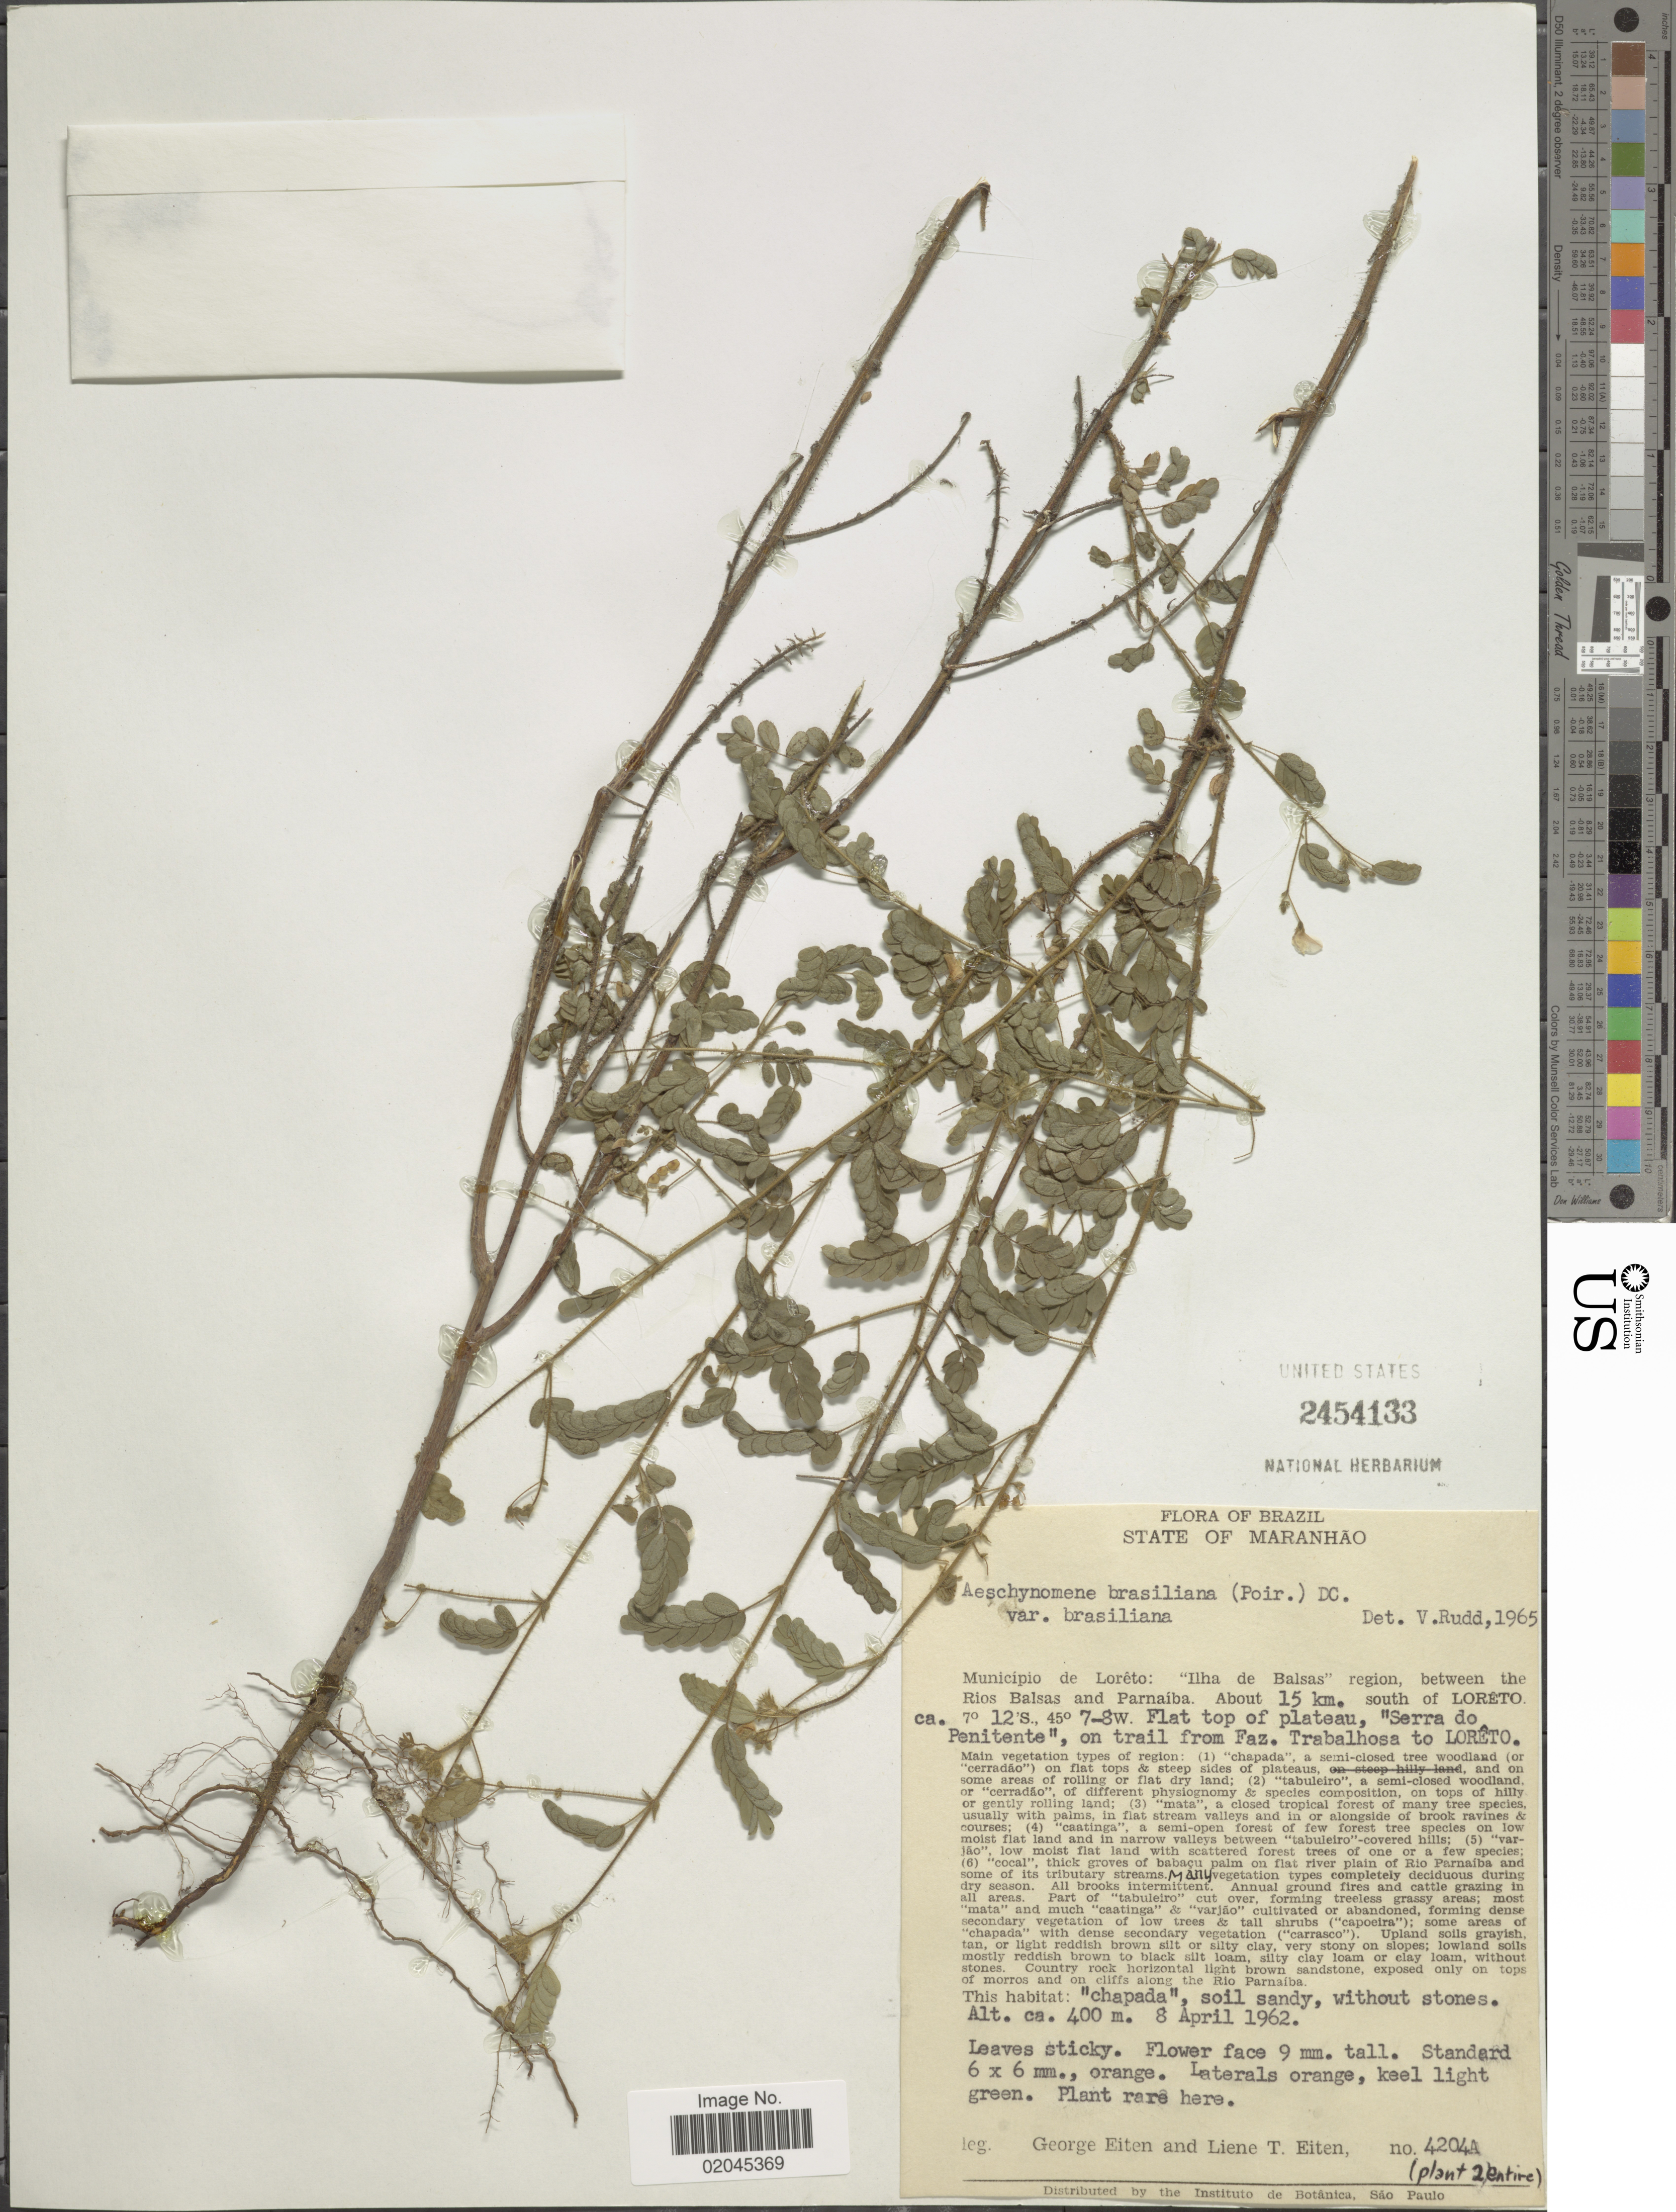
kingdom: Plantae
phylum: Tracheophyta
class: Magnoliopsida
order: Fabales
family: Fabaceae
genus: Aeschynomene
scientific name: Aeschynomene brasiliana var. brasiliana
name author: (Poir.) DC.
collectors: G. Eiten & L. T. Eiten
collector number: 4204A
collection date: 1962-04-08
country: Peru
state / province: Loreto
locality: Municipio de Loreto: Ilha de Balsas, region, between the Rios Balsas and Parnaiba, About 15 km, south of Loreto, Serra do Penintente, on trail from Faz. Trabalhosa to Loreto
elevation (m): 400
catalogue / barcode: US 2454133